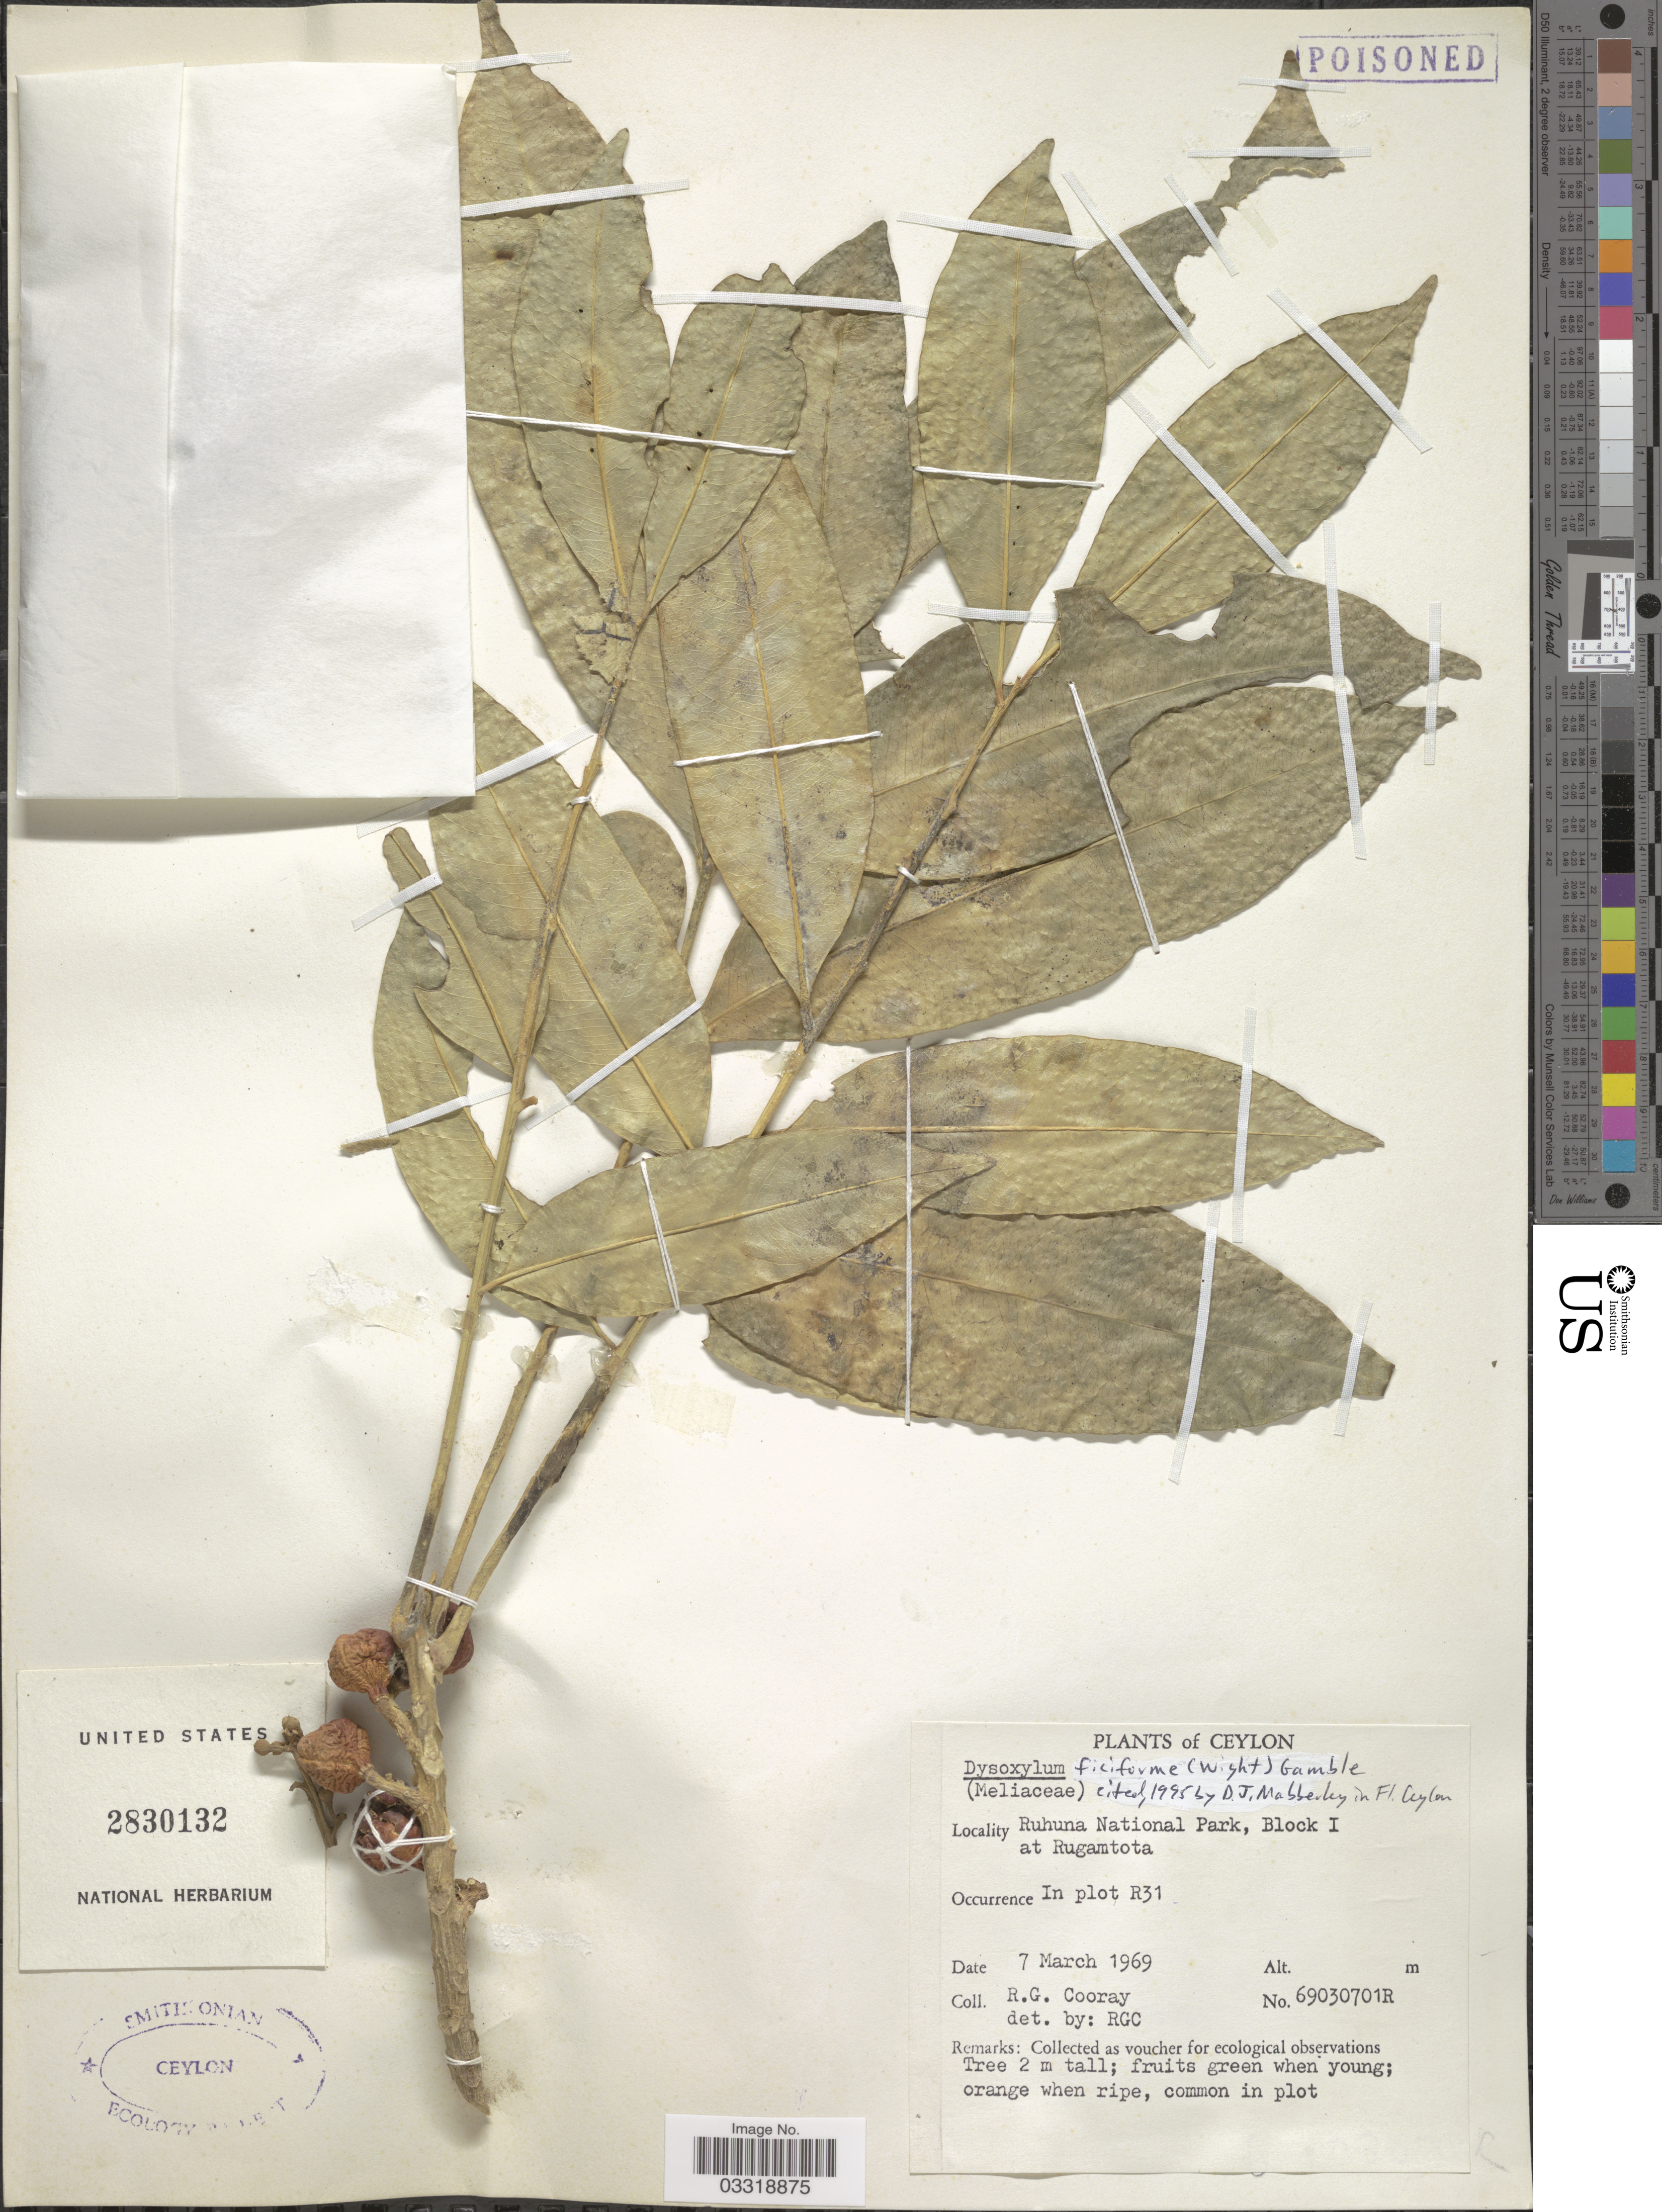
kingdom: Plantae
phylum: Tracheophyta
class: Magnoliopsida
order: Sapindales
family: Meliaceae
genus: Dysoxylum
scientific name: Dysoxylum gotadhora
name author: (Buch.-Ham.) Mabb.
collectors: R. Cooray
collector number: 69030701R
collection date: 1969-03-07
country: Sri Lanka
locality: Ceylon. Ruhuna National Park, Block I at Rugamtota. In plot R31.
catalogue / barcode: US 2830132